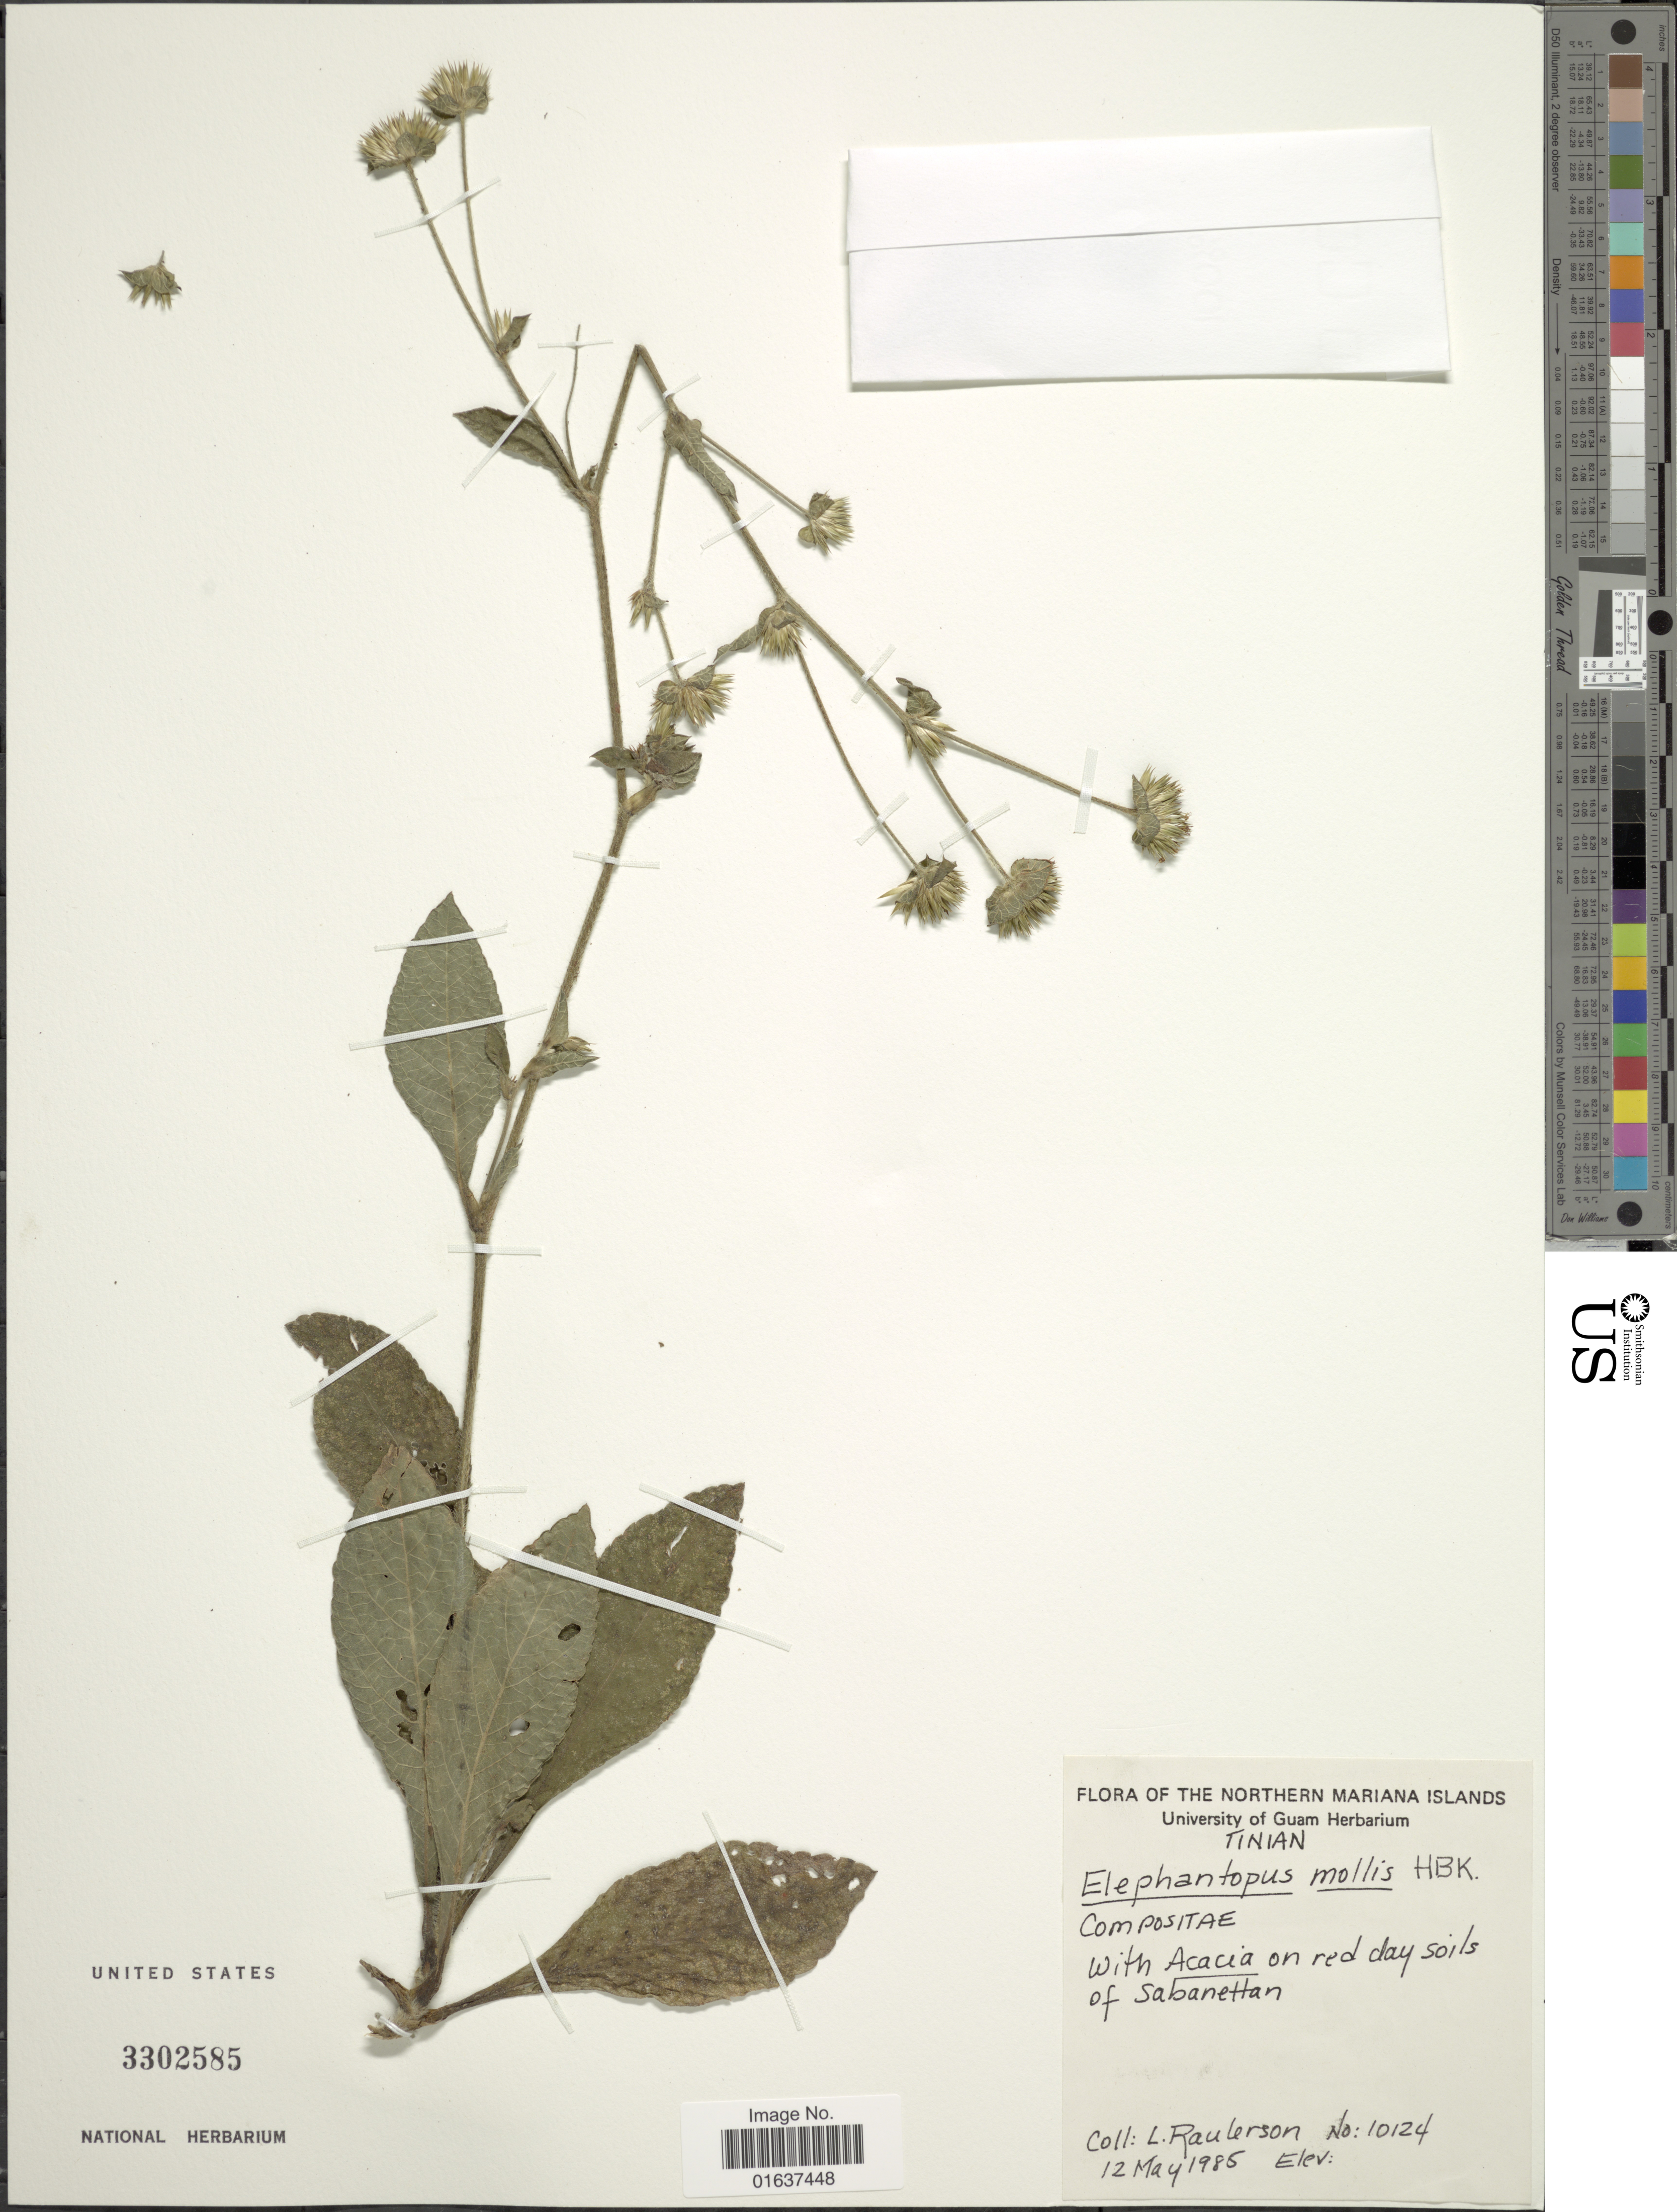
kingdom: Plantae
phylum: Tracheophyta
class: Magnoliopsida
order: Asterales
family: Asteraceae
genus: Elephantopus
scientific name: Elephantopus mollis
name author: Kunth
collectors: L. Raulerson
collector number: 10124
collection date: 1985-05-12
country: Northern Mariana Islands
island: Tinian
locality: Tinian.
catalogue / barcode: US 3302585